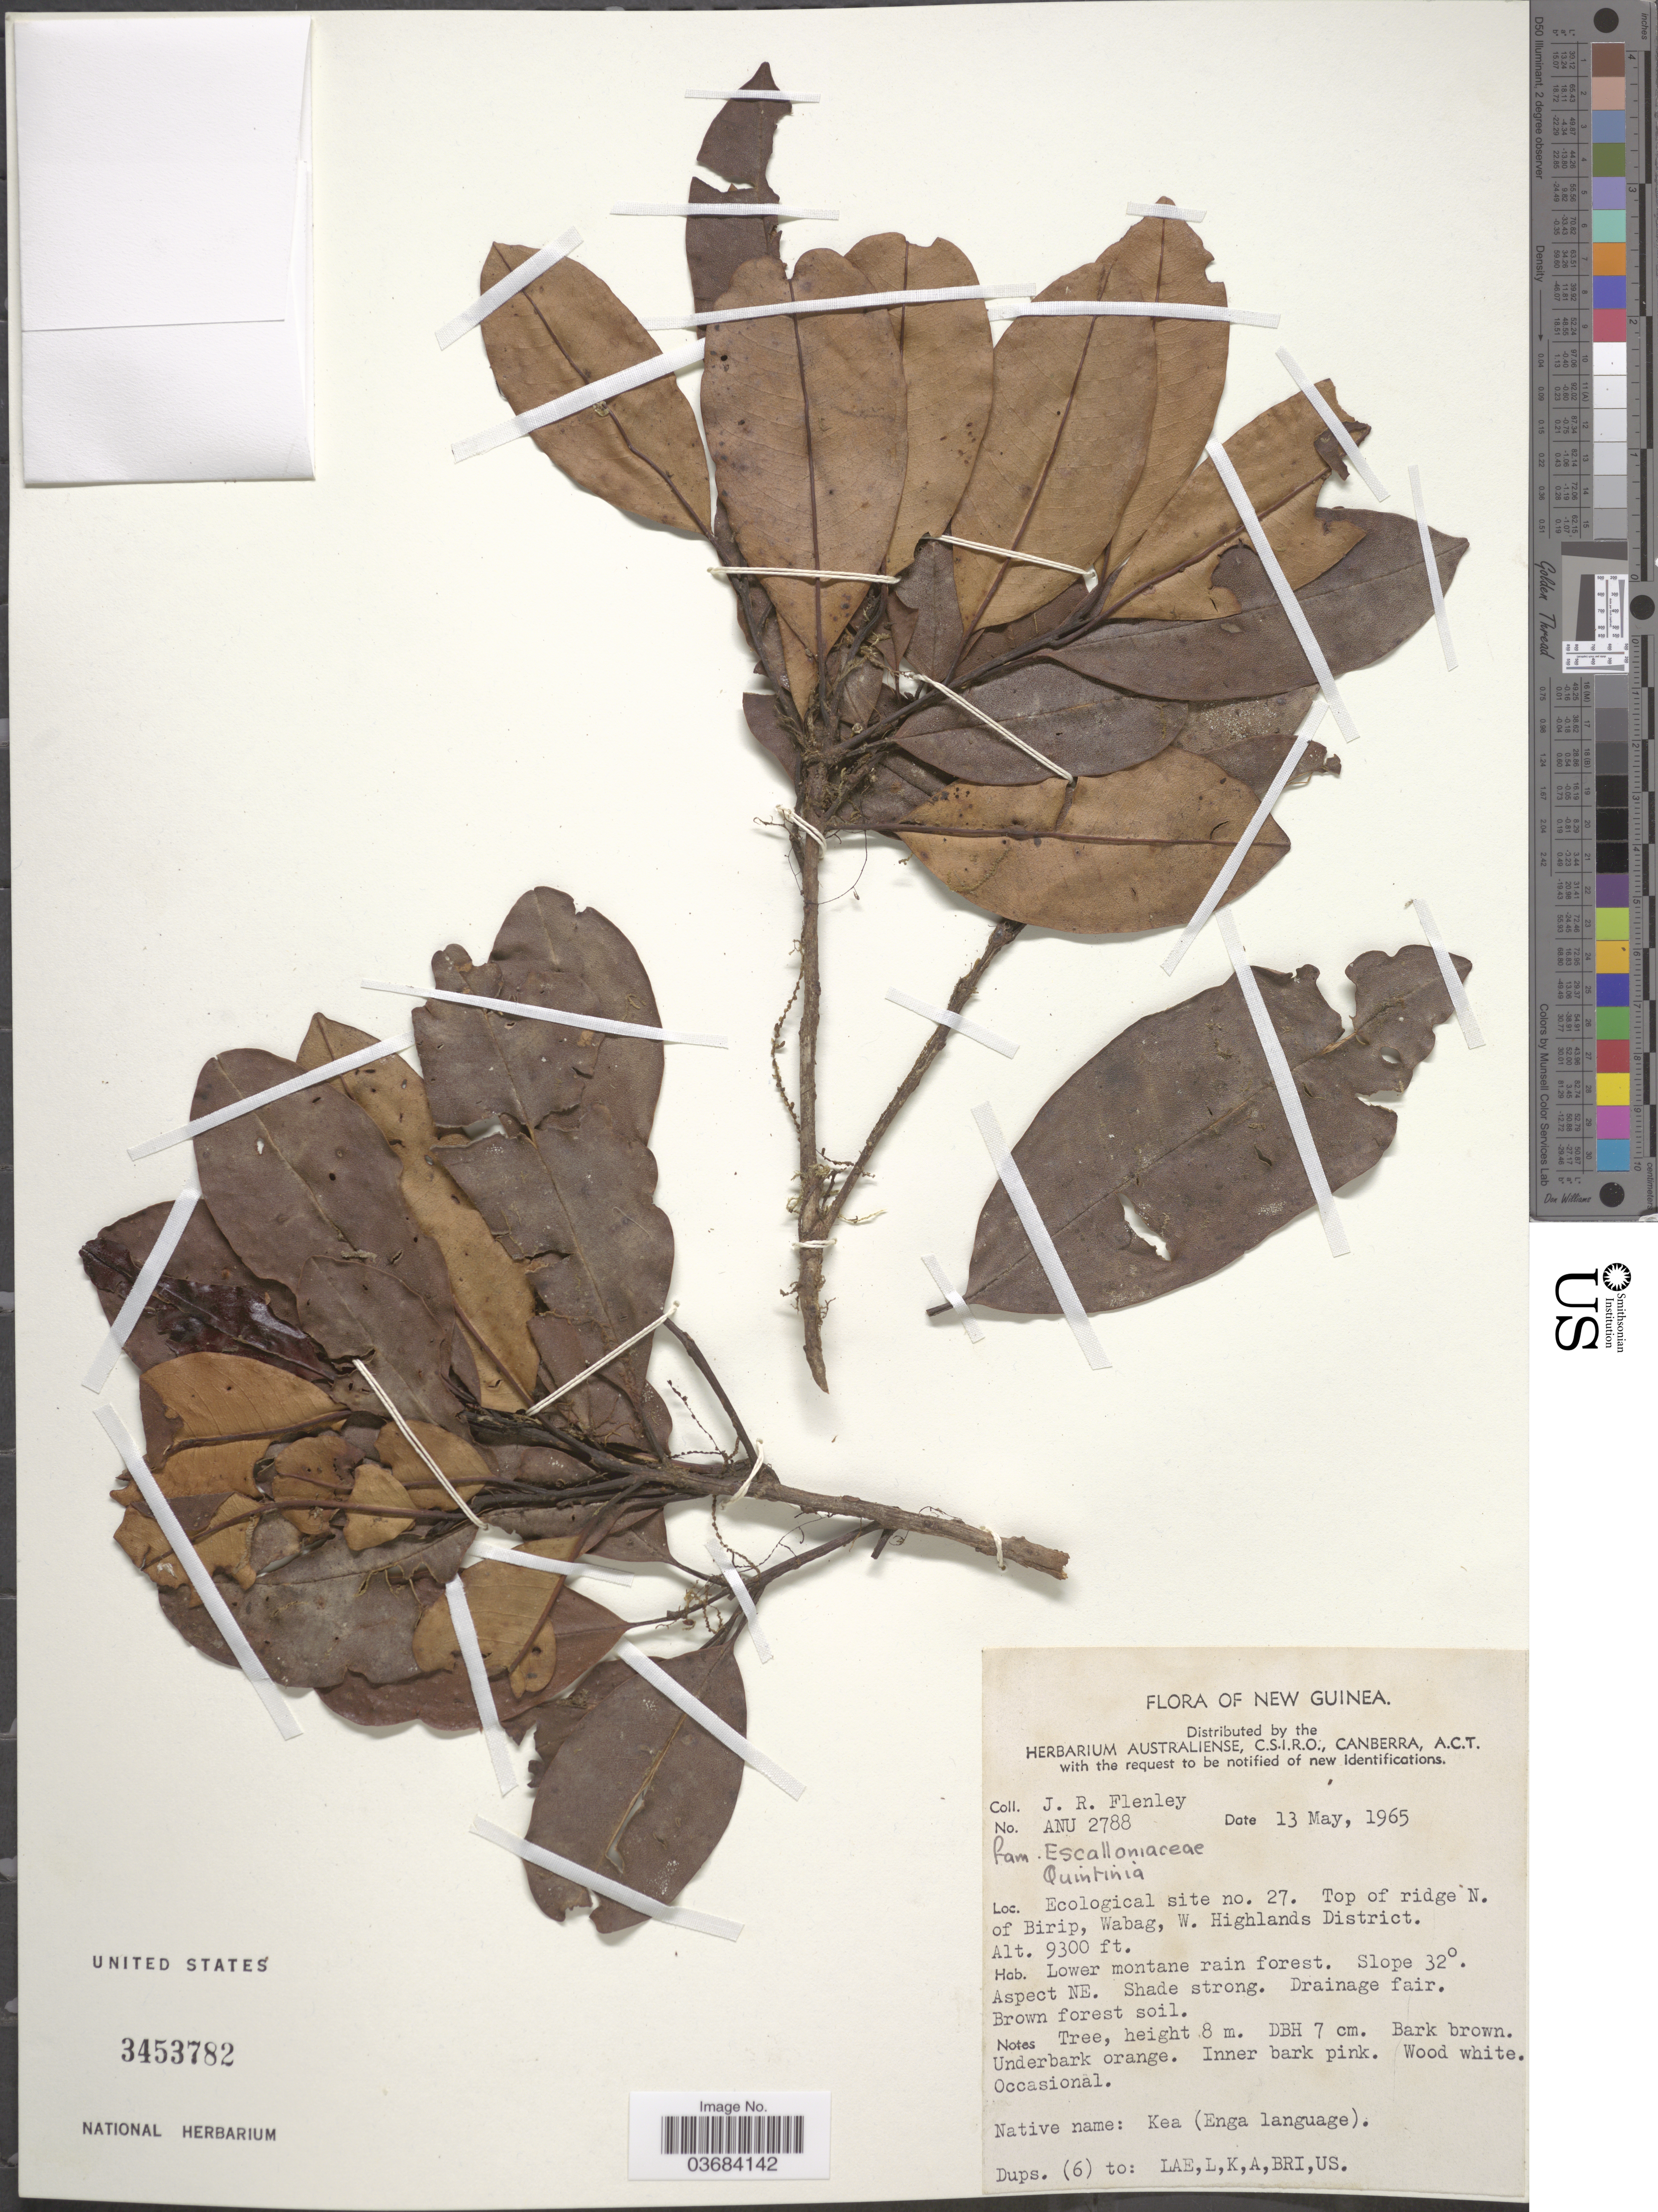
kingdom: Plantae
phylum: Tracheophyta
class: Magnoliopsida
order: Paracryphiales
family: Paracryphiaceae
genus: Quintinia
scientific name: Quintinia sp.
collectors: J. Flenley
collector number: ANU2788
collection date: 1965-05-13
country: Papua New Guinea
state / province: Western Highlands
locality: New Guinea. Ecological site no. 27. Top of ridge N. of Birip, Wabag, W. Highlands District. Lower montane rain forest. Slope 32°. Aspect NE.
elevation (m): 2835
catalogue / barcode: US 3453782